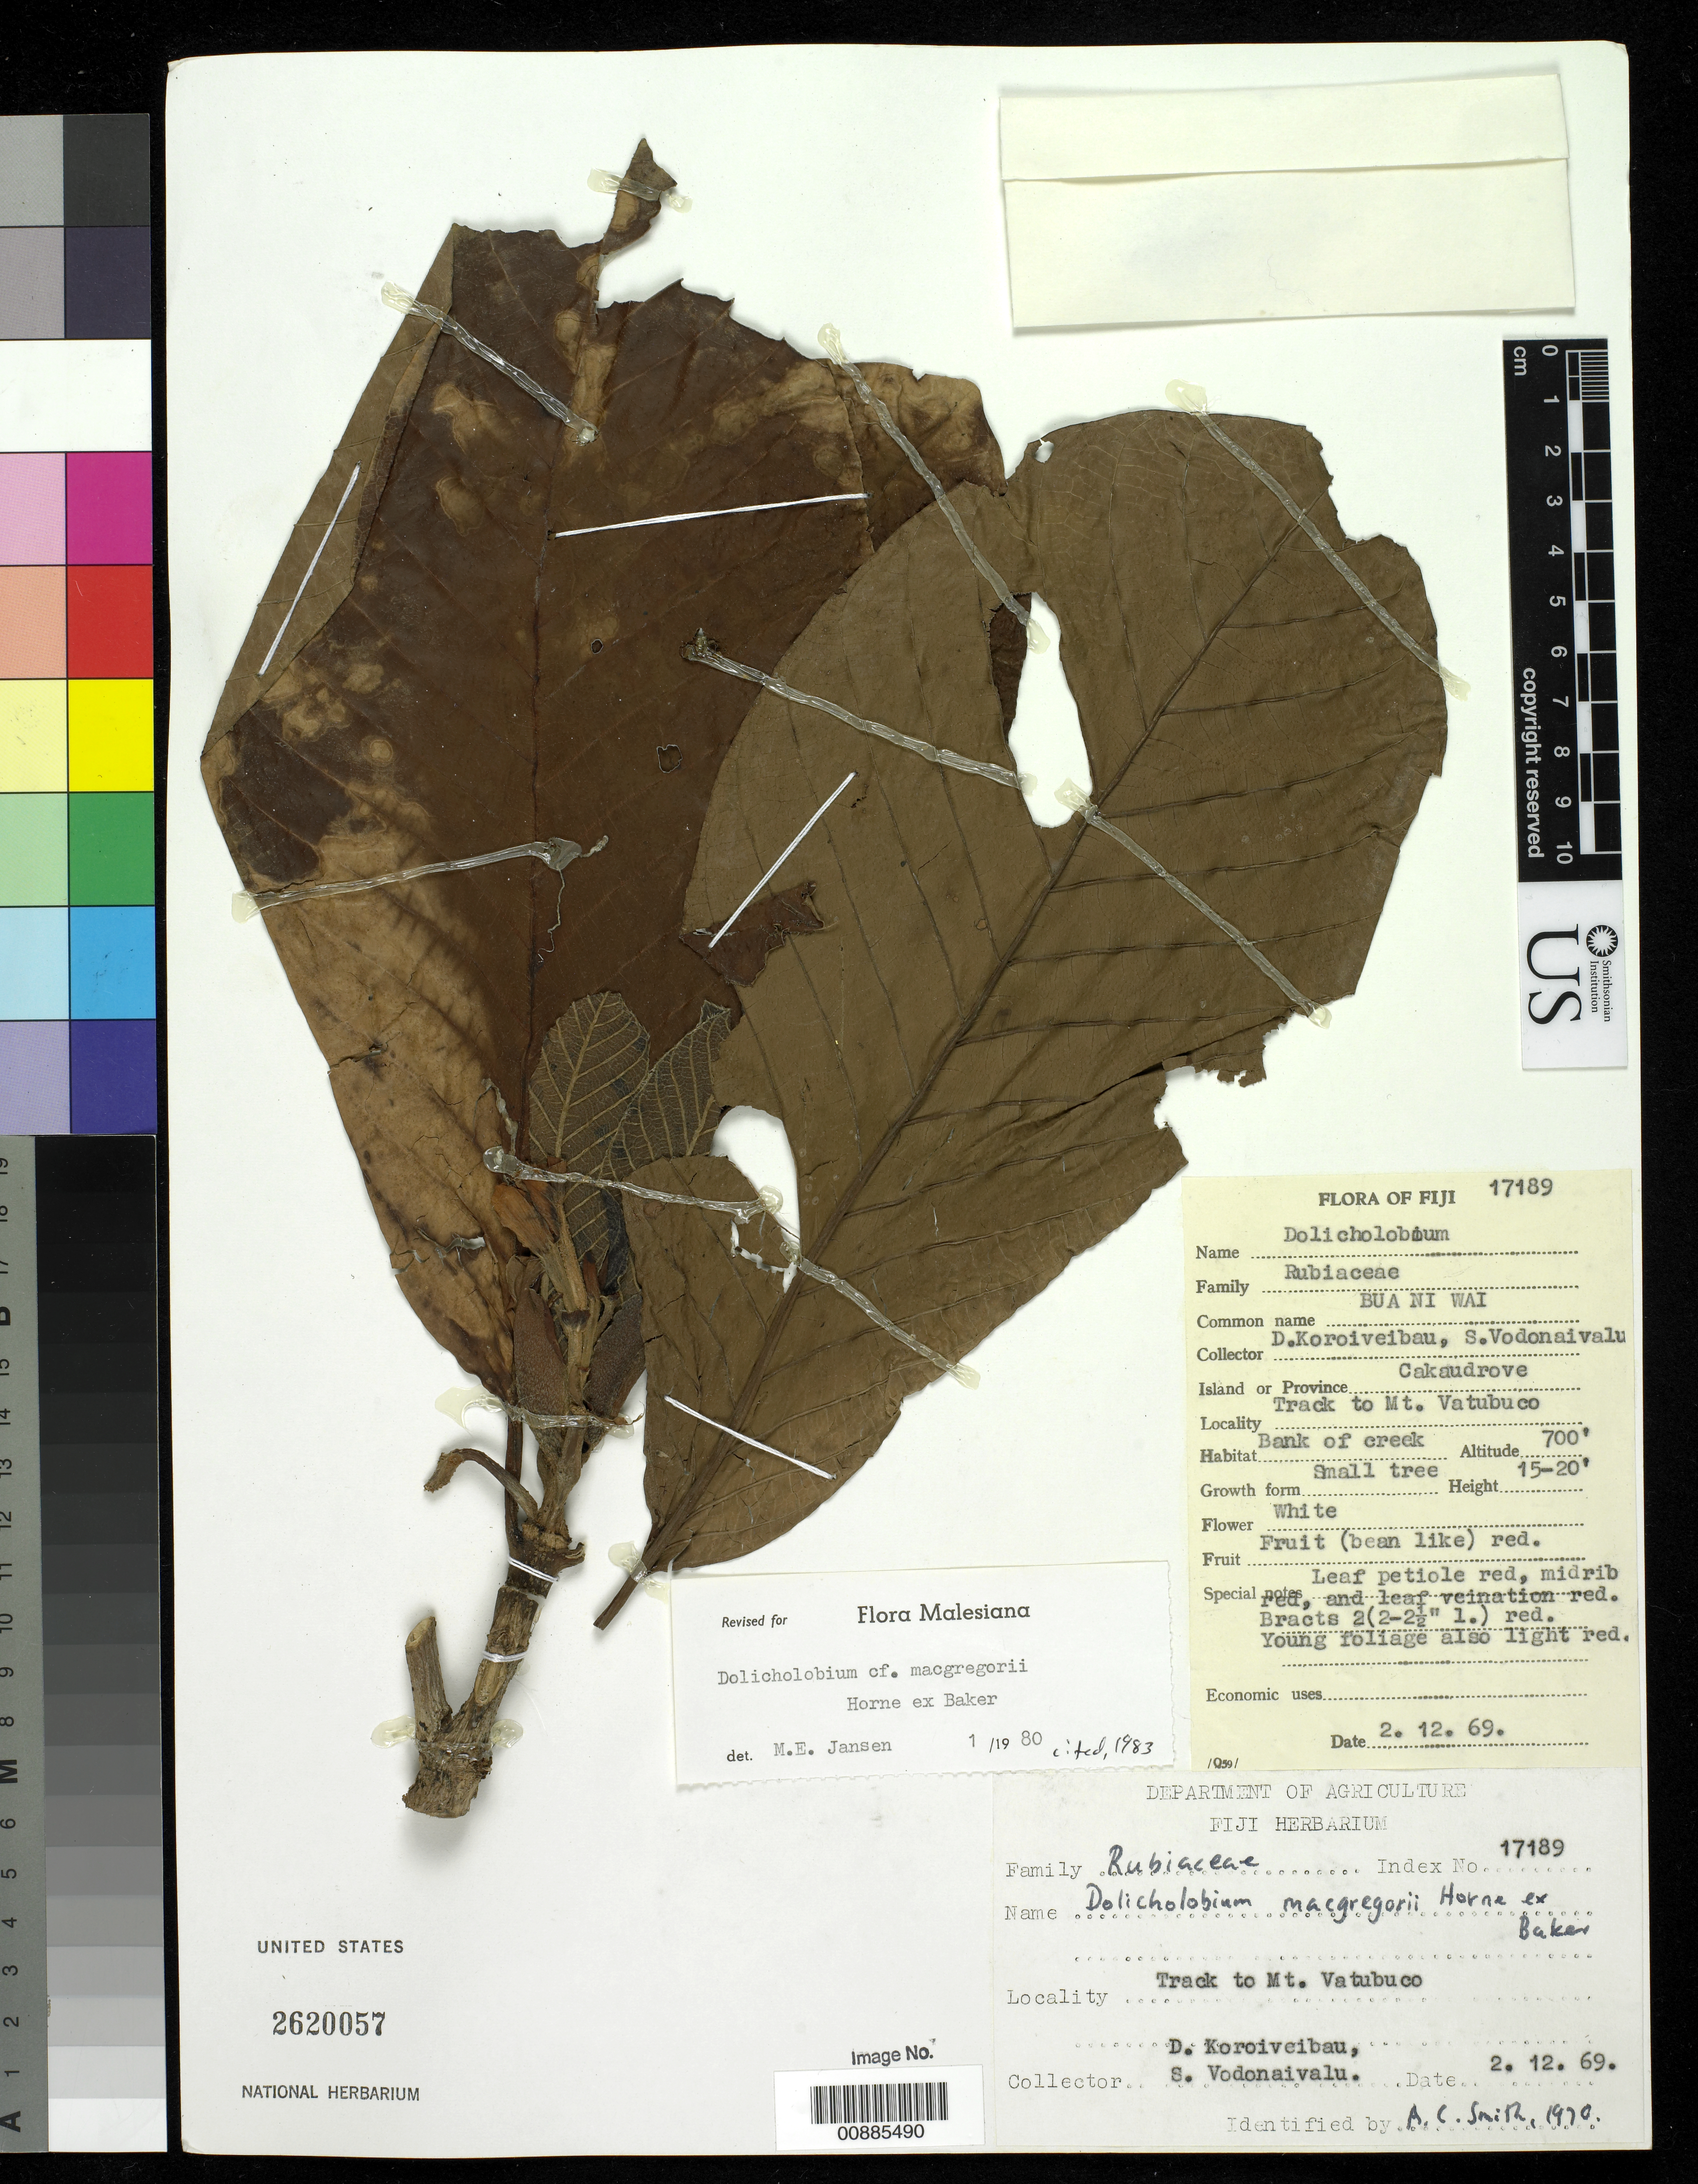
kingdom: Plantae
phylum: Tracheophyta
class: Magnoliopsida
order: Gentianales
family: Rubiaceae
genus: Dolicholobium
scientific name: Dolicholobium macgregorii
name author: Horne ex Baker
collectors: D. Koroiveibau & S. Vodonaivalu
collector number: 17189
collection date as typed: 12 Feb 1969 or 02 Dec 1969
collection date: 1969-02-12 or 1969-12-02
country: Fiji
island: Cakaudrove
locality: Track to Mt. Vatubuco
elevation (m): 213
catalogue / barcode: US 2620057